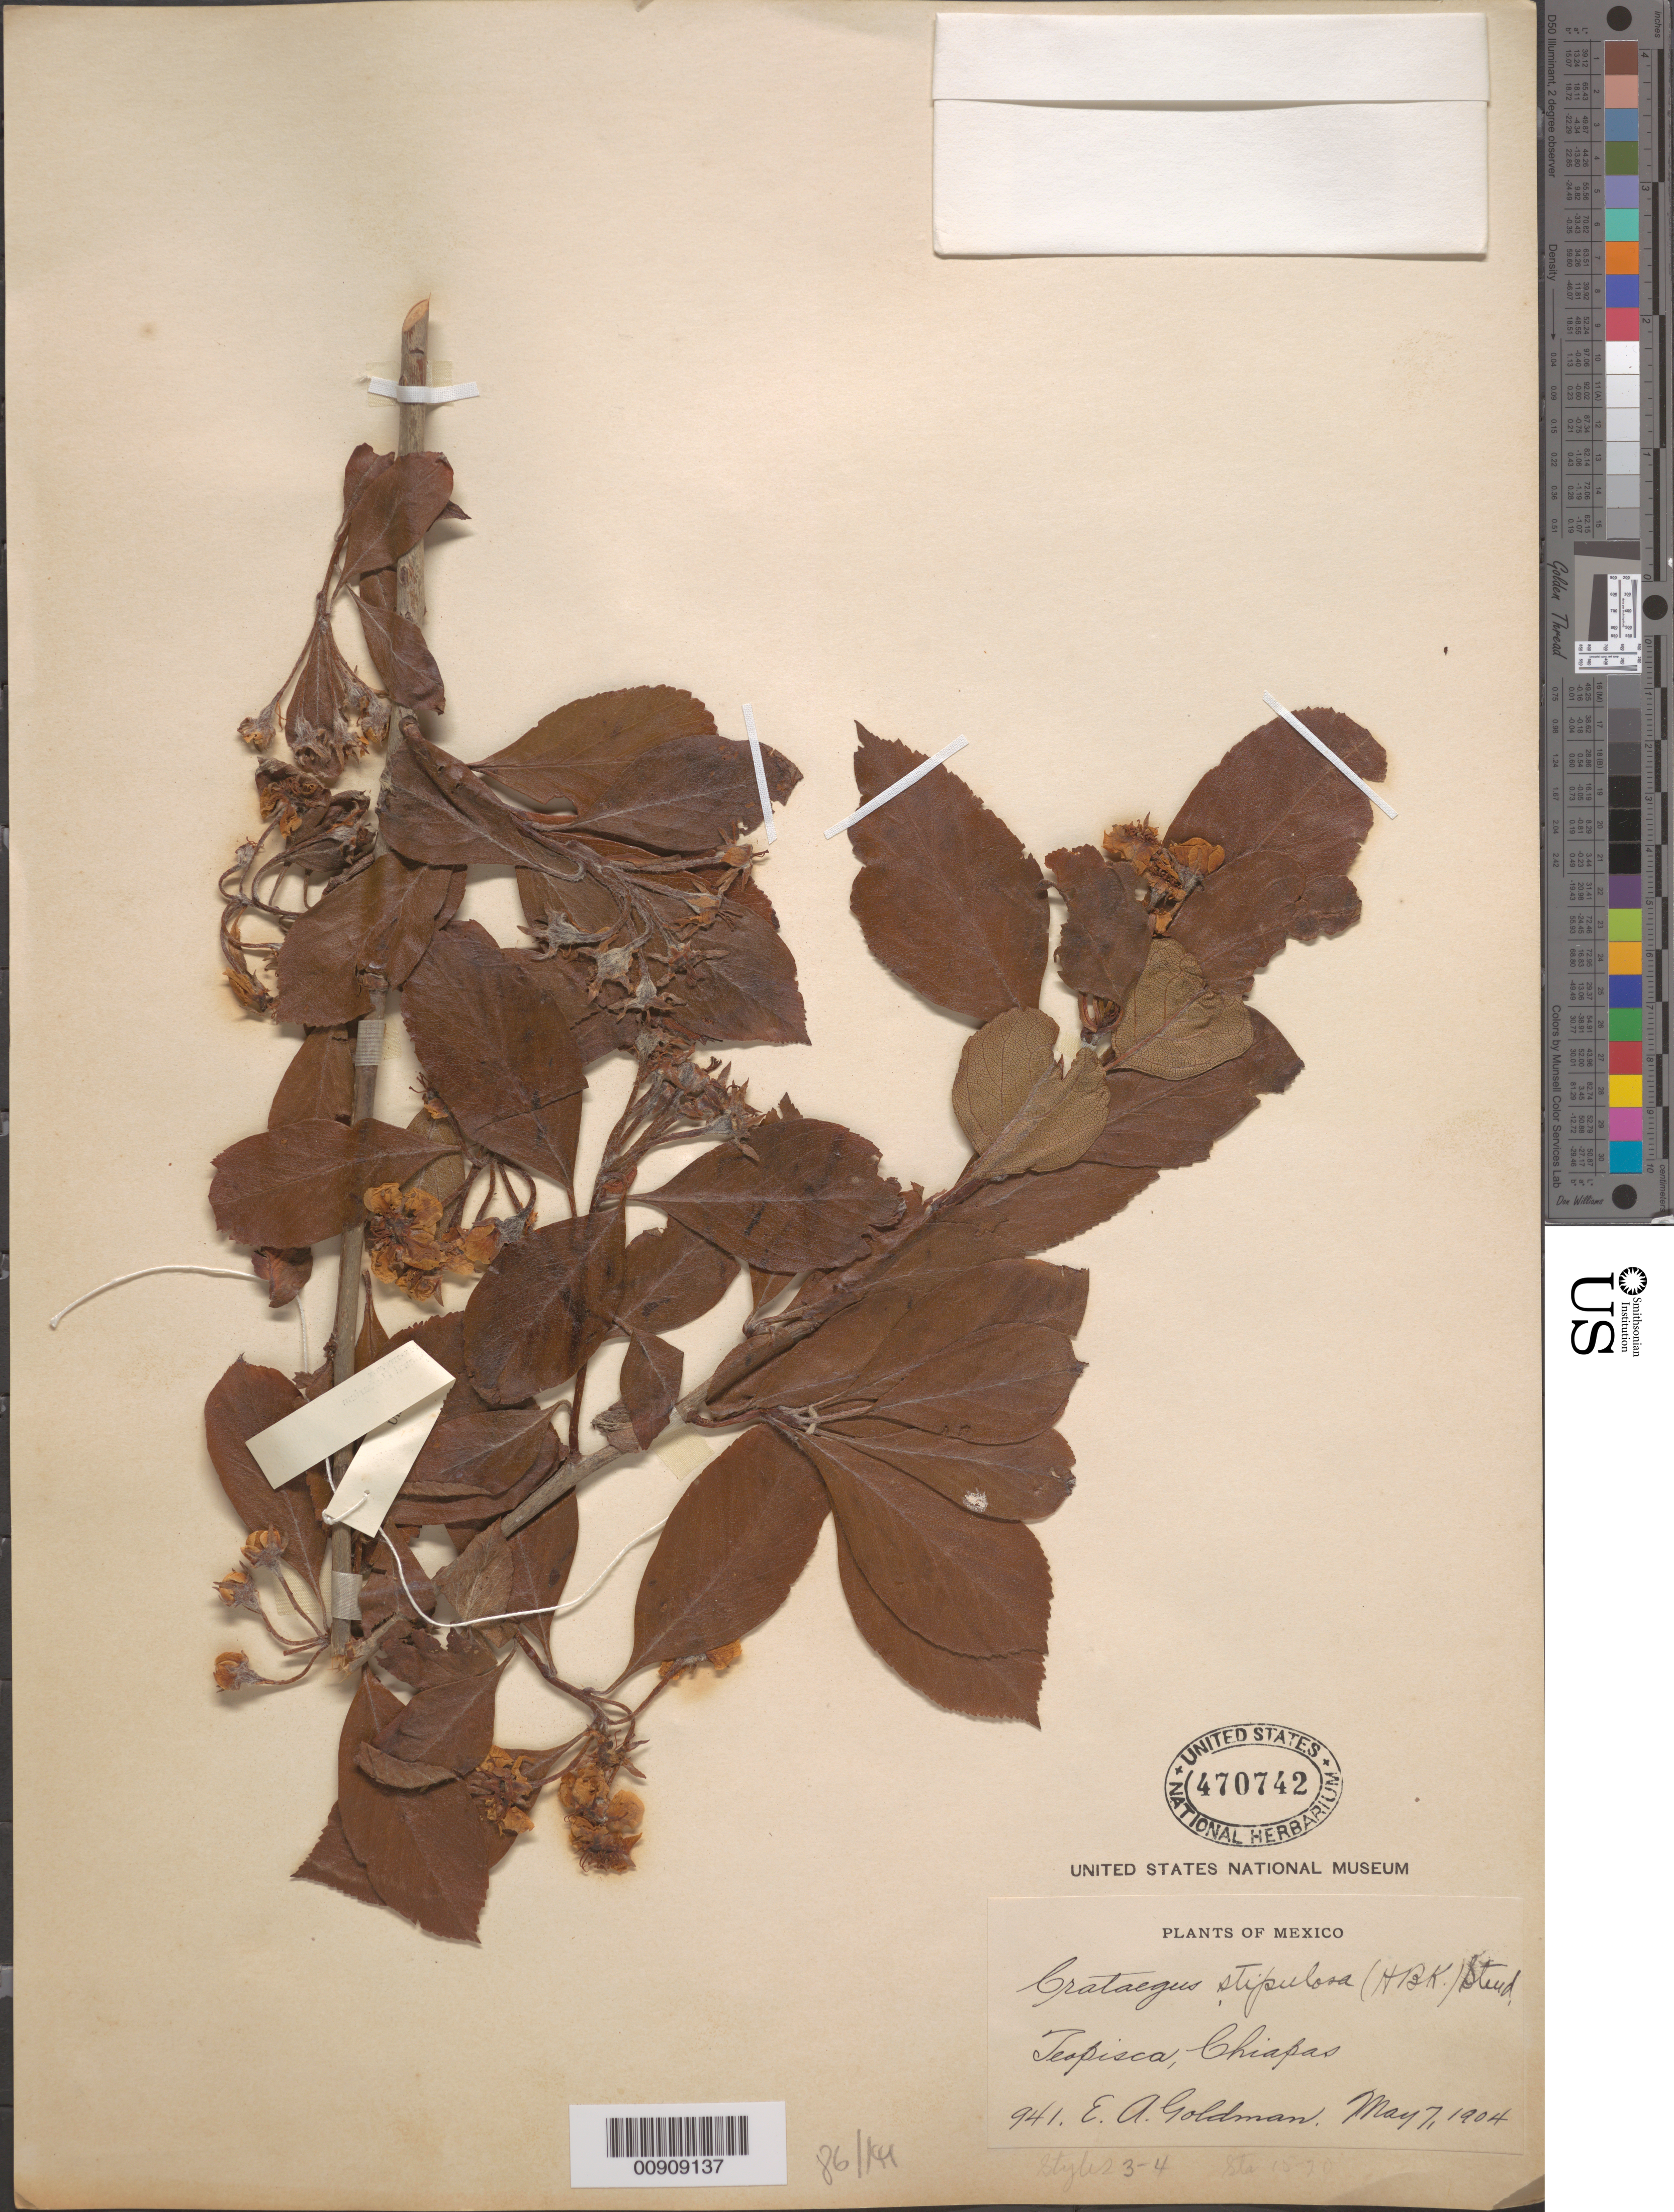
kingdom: Plantae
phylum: Tracheophyta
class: Magnoliopsida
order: Rosales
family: Rosaceae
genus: Crataegus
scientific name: Crataegus pubescens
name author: (C. Presl) C. Presl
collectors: E. A. Goldman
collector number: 941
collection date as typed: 07 May 1904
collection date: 1904-05-07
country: Mexico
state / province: Chiapas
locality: Teopisca, Chiapas.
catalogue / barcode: US 470742